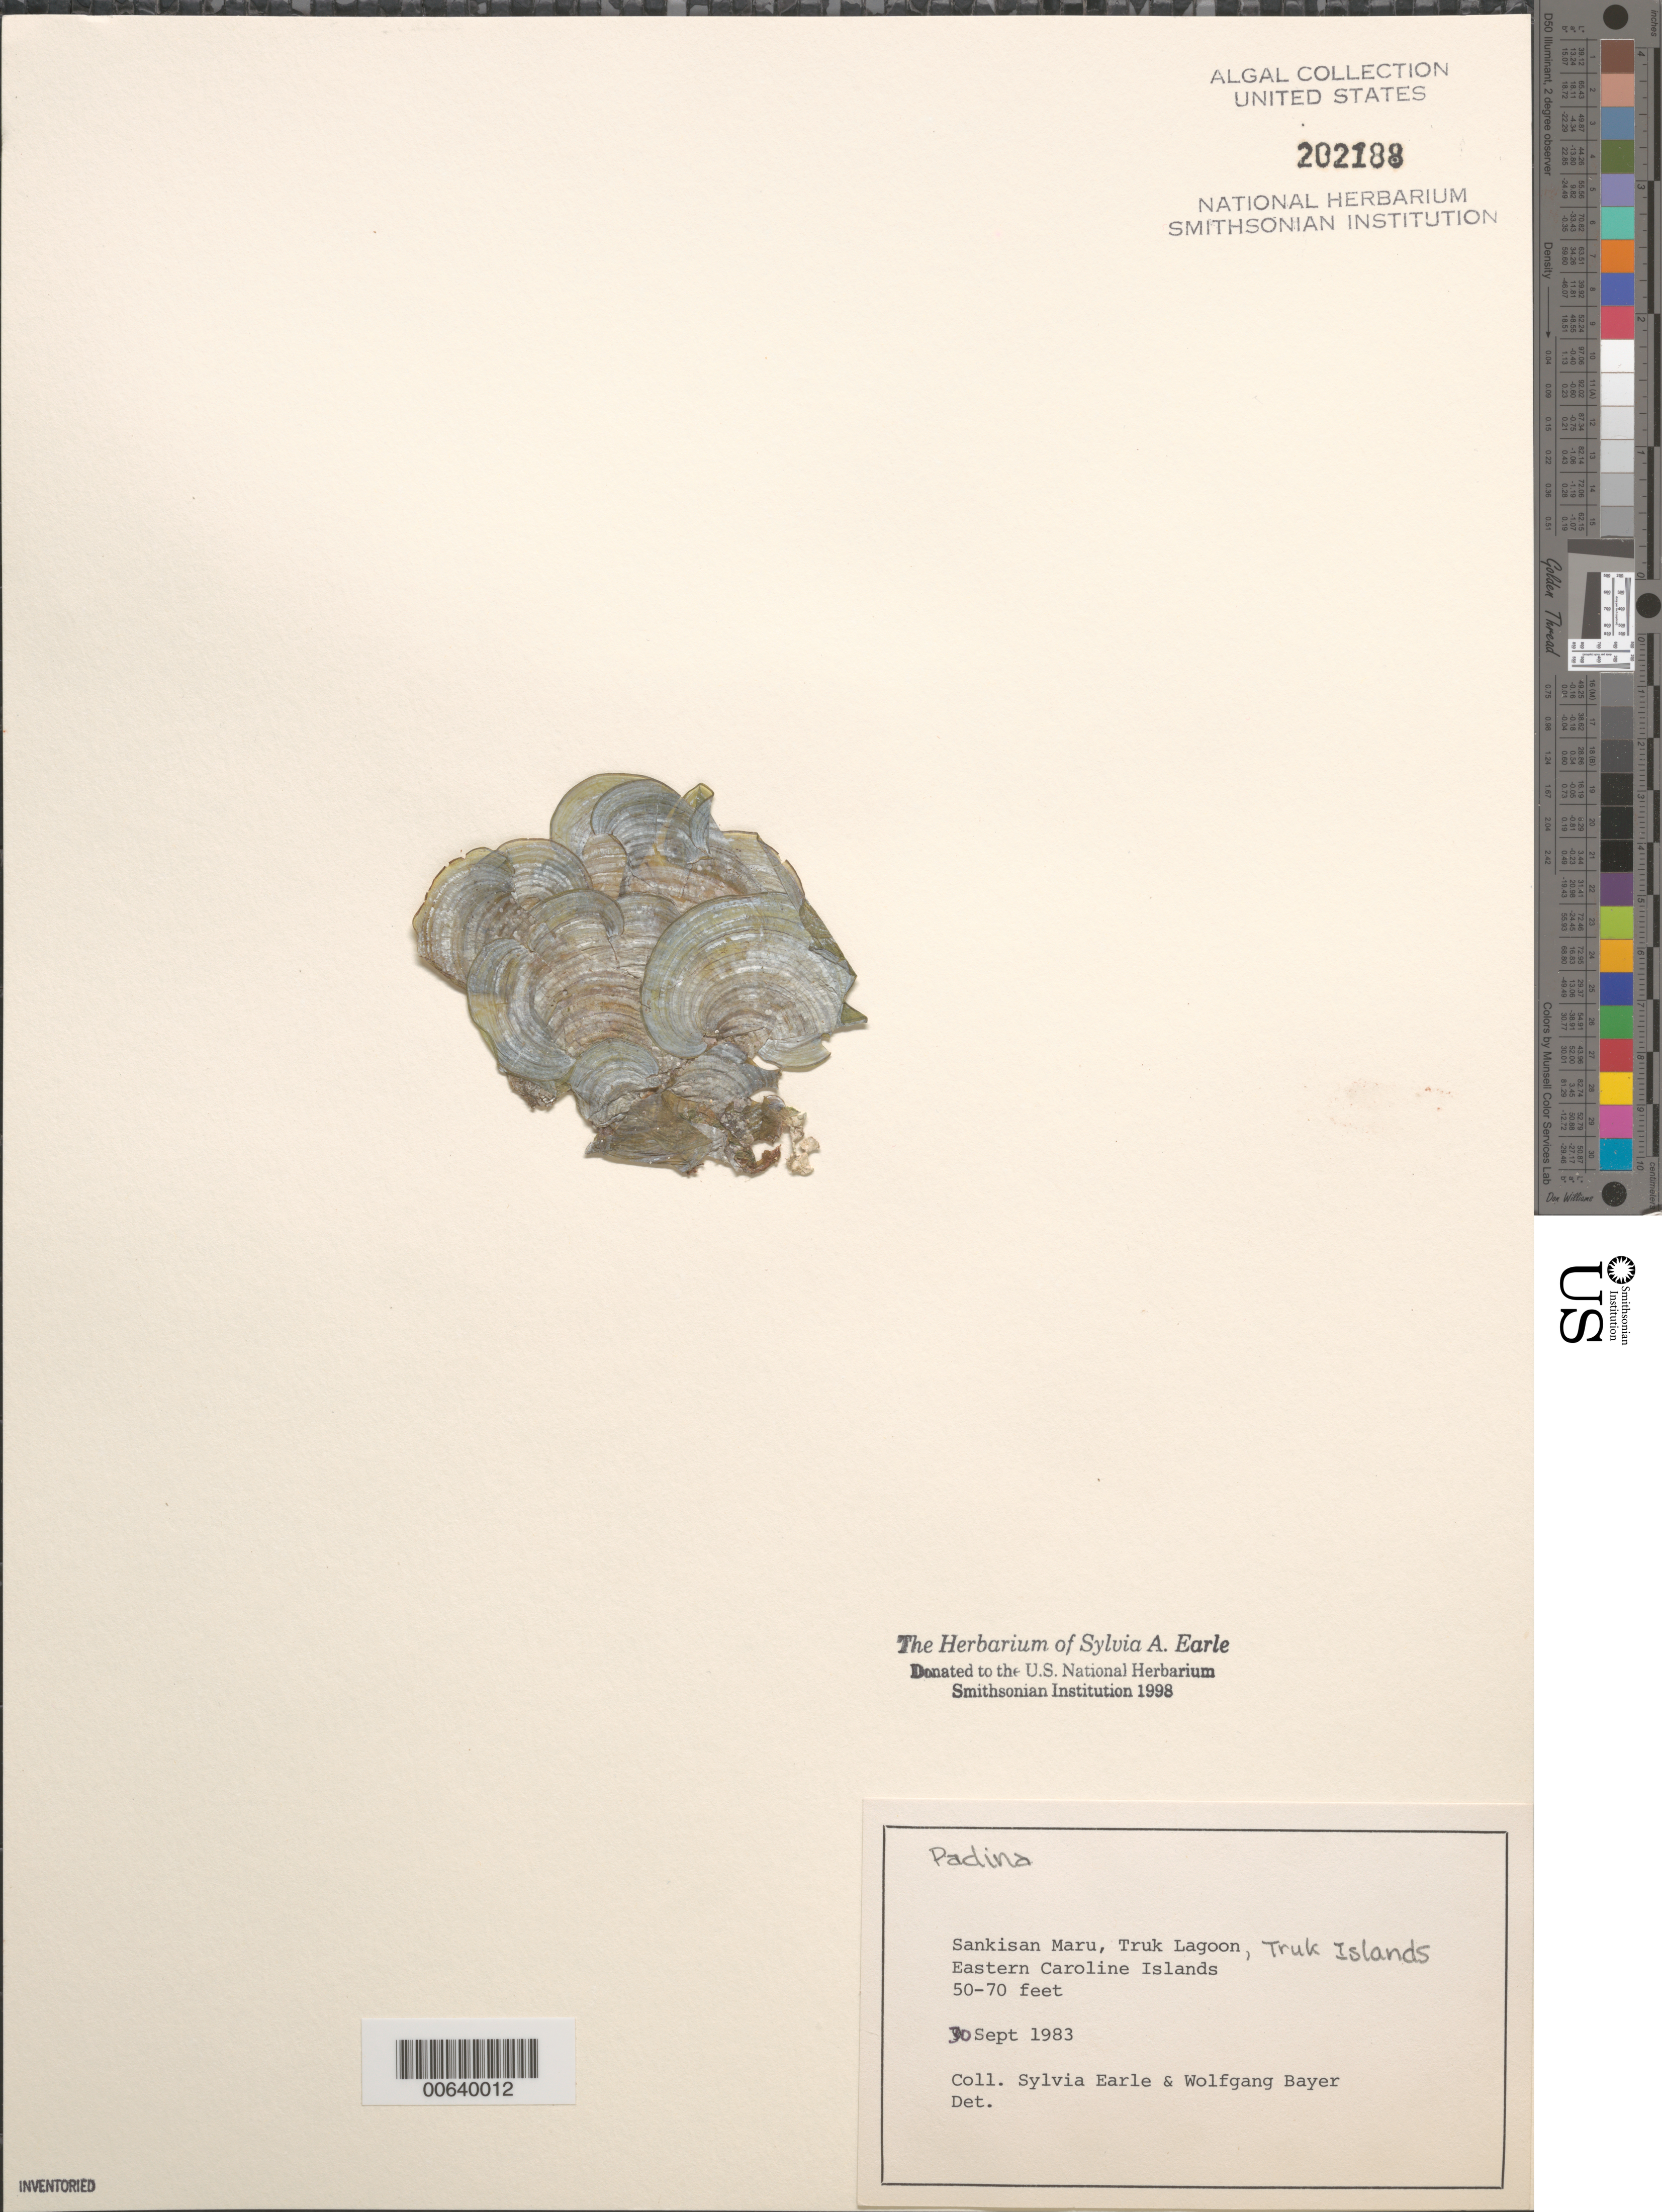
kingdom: Chromista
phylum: Ochrophyta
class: Phaeophyceae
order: Dictyotales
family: Dictyotaceae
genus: Padina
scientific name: Padina sp.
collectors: S. A. Earle & W. Bayer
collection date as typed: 30 Sep 1983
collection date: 1983-09-30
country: Micronesia, Federated States of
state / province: Truk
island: Truk (Chuuk) Is.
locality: Chuuk Lagoon [Truk Lagoon), Sankisan Maru shipwreck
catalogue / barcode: US 202188